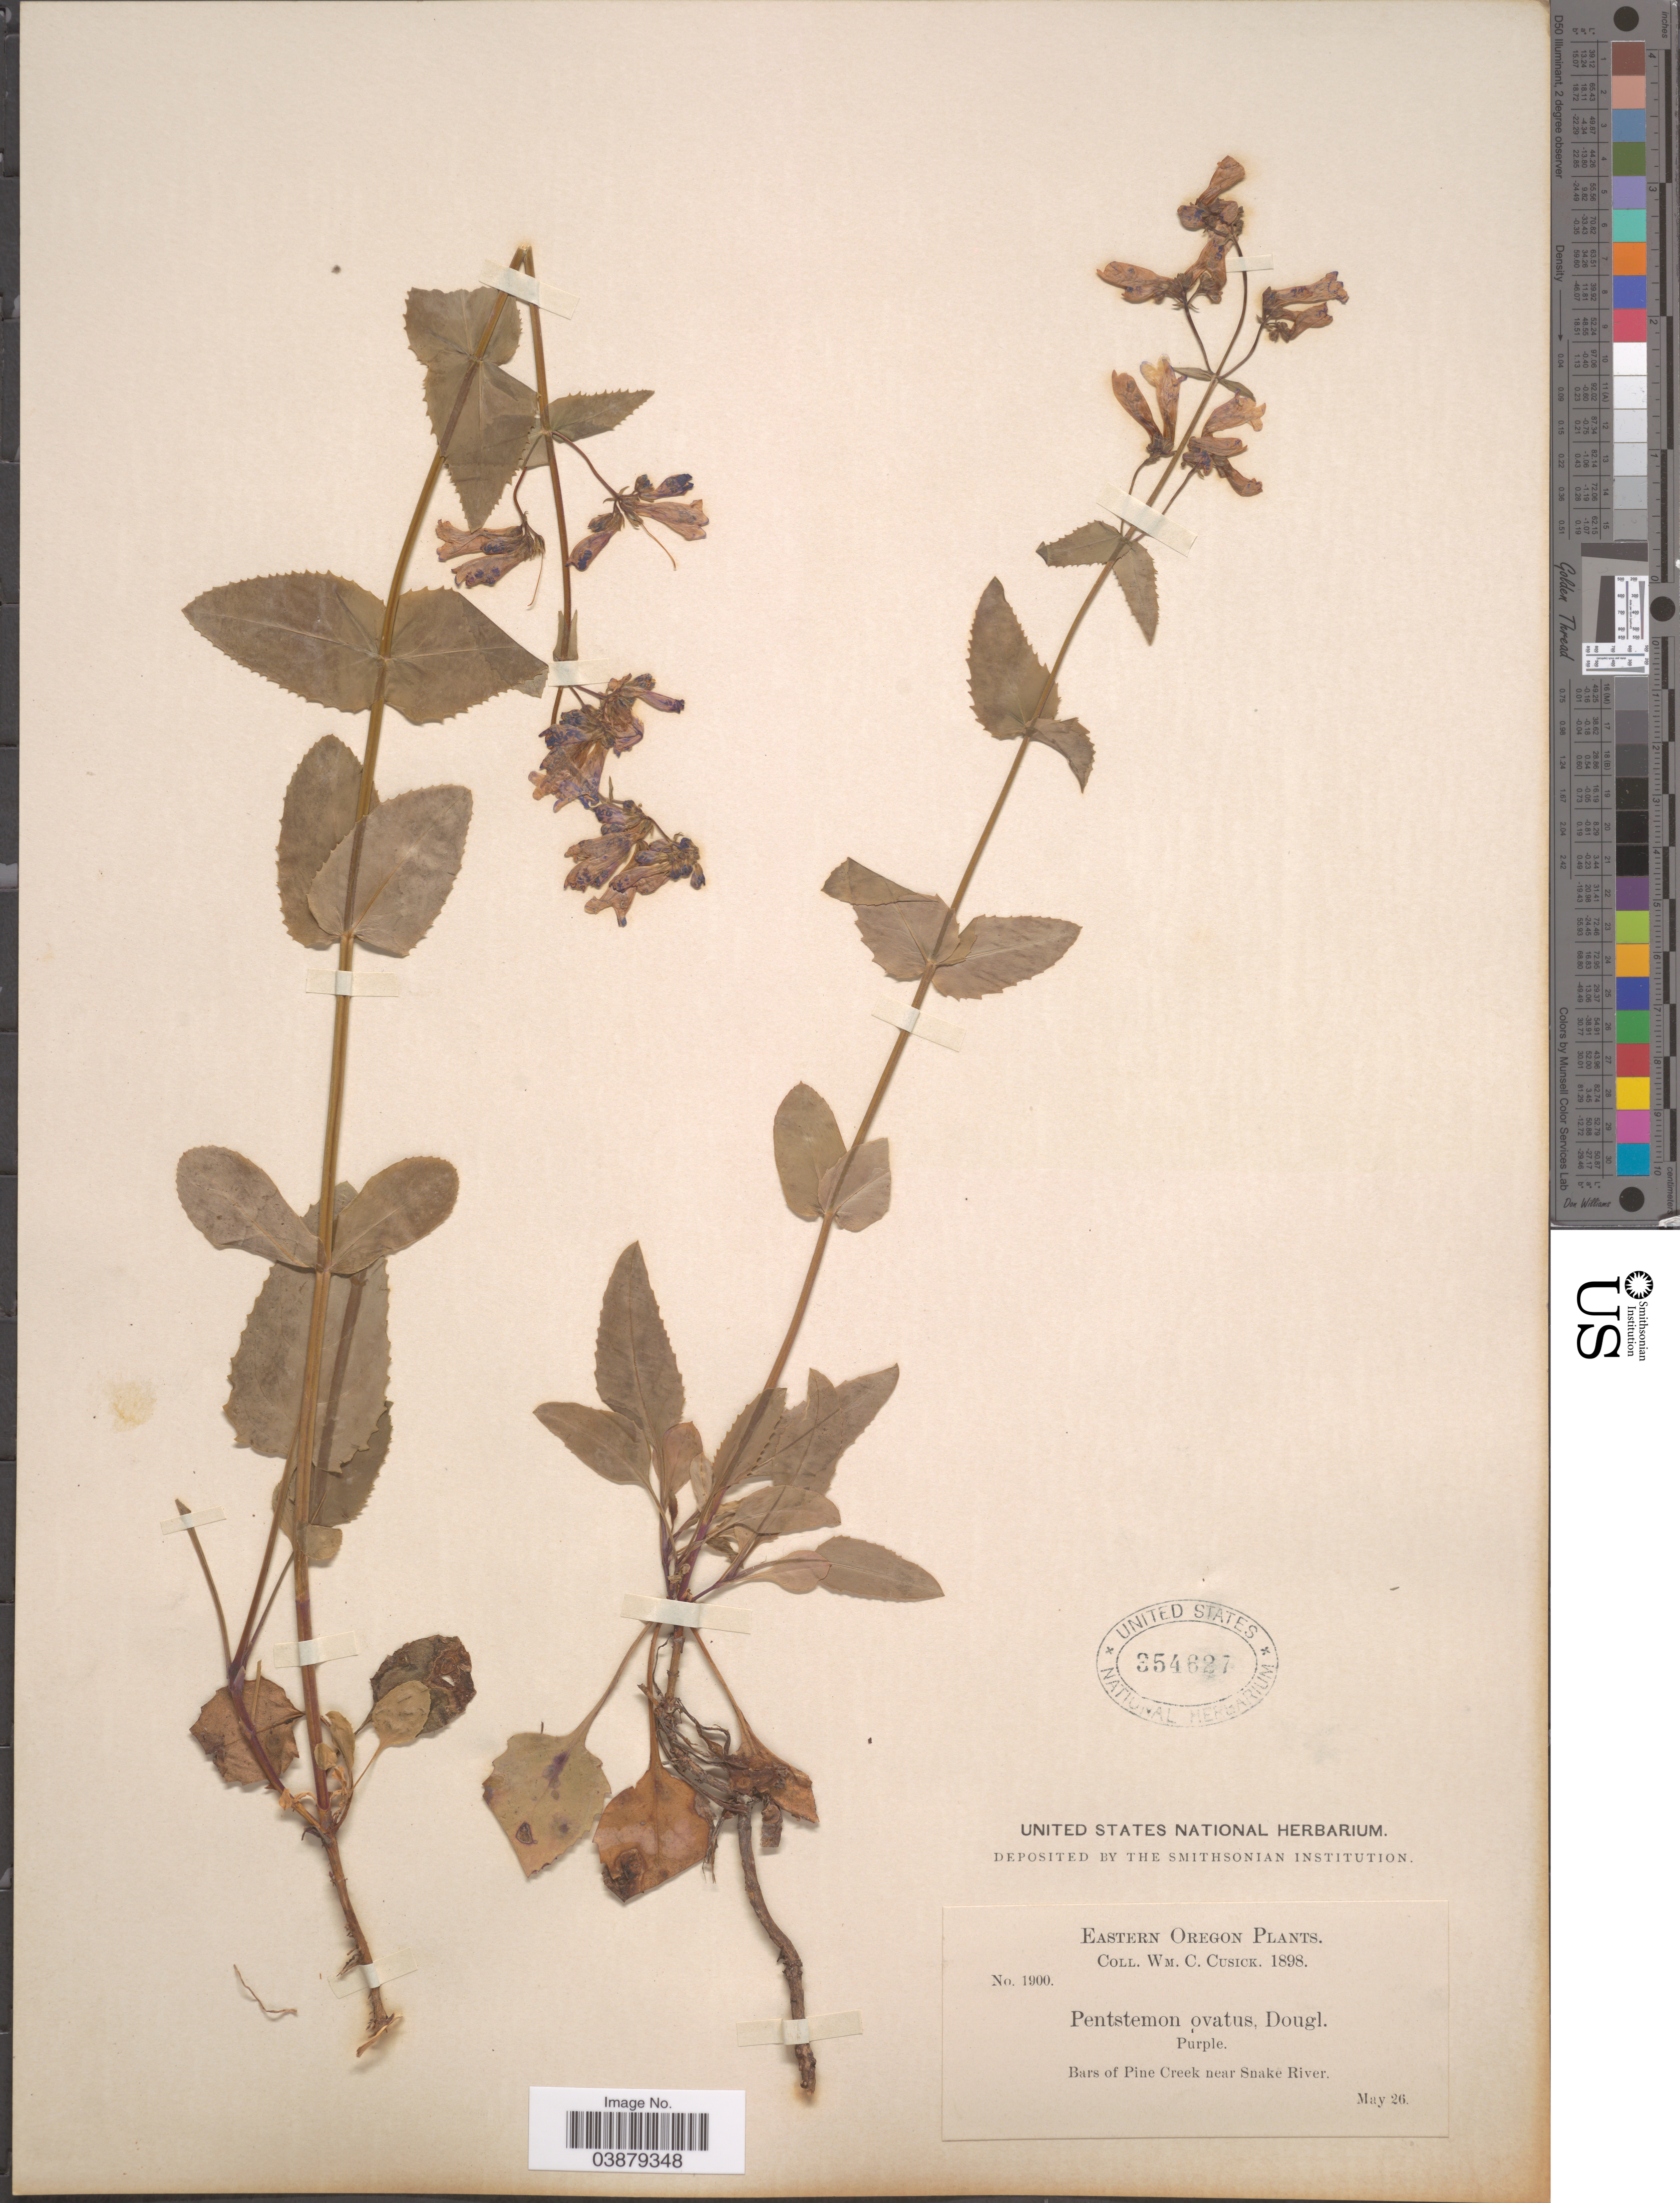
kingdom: Plantae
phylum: Tracheophyta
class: Magnoliopsida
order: Lamiales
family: Plantaginaceae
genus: Penstemon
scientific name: Penstemon wilcoxii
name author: Rydb.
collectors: W. C. Cusick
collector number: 1900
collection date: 1898-05-26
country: United States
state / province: Oregon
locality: Eastern Oregon. Bars of Pine Creek near Snake River.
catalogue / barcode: US 354627